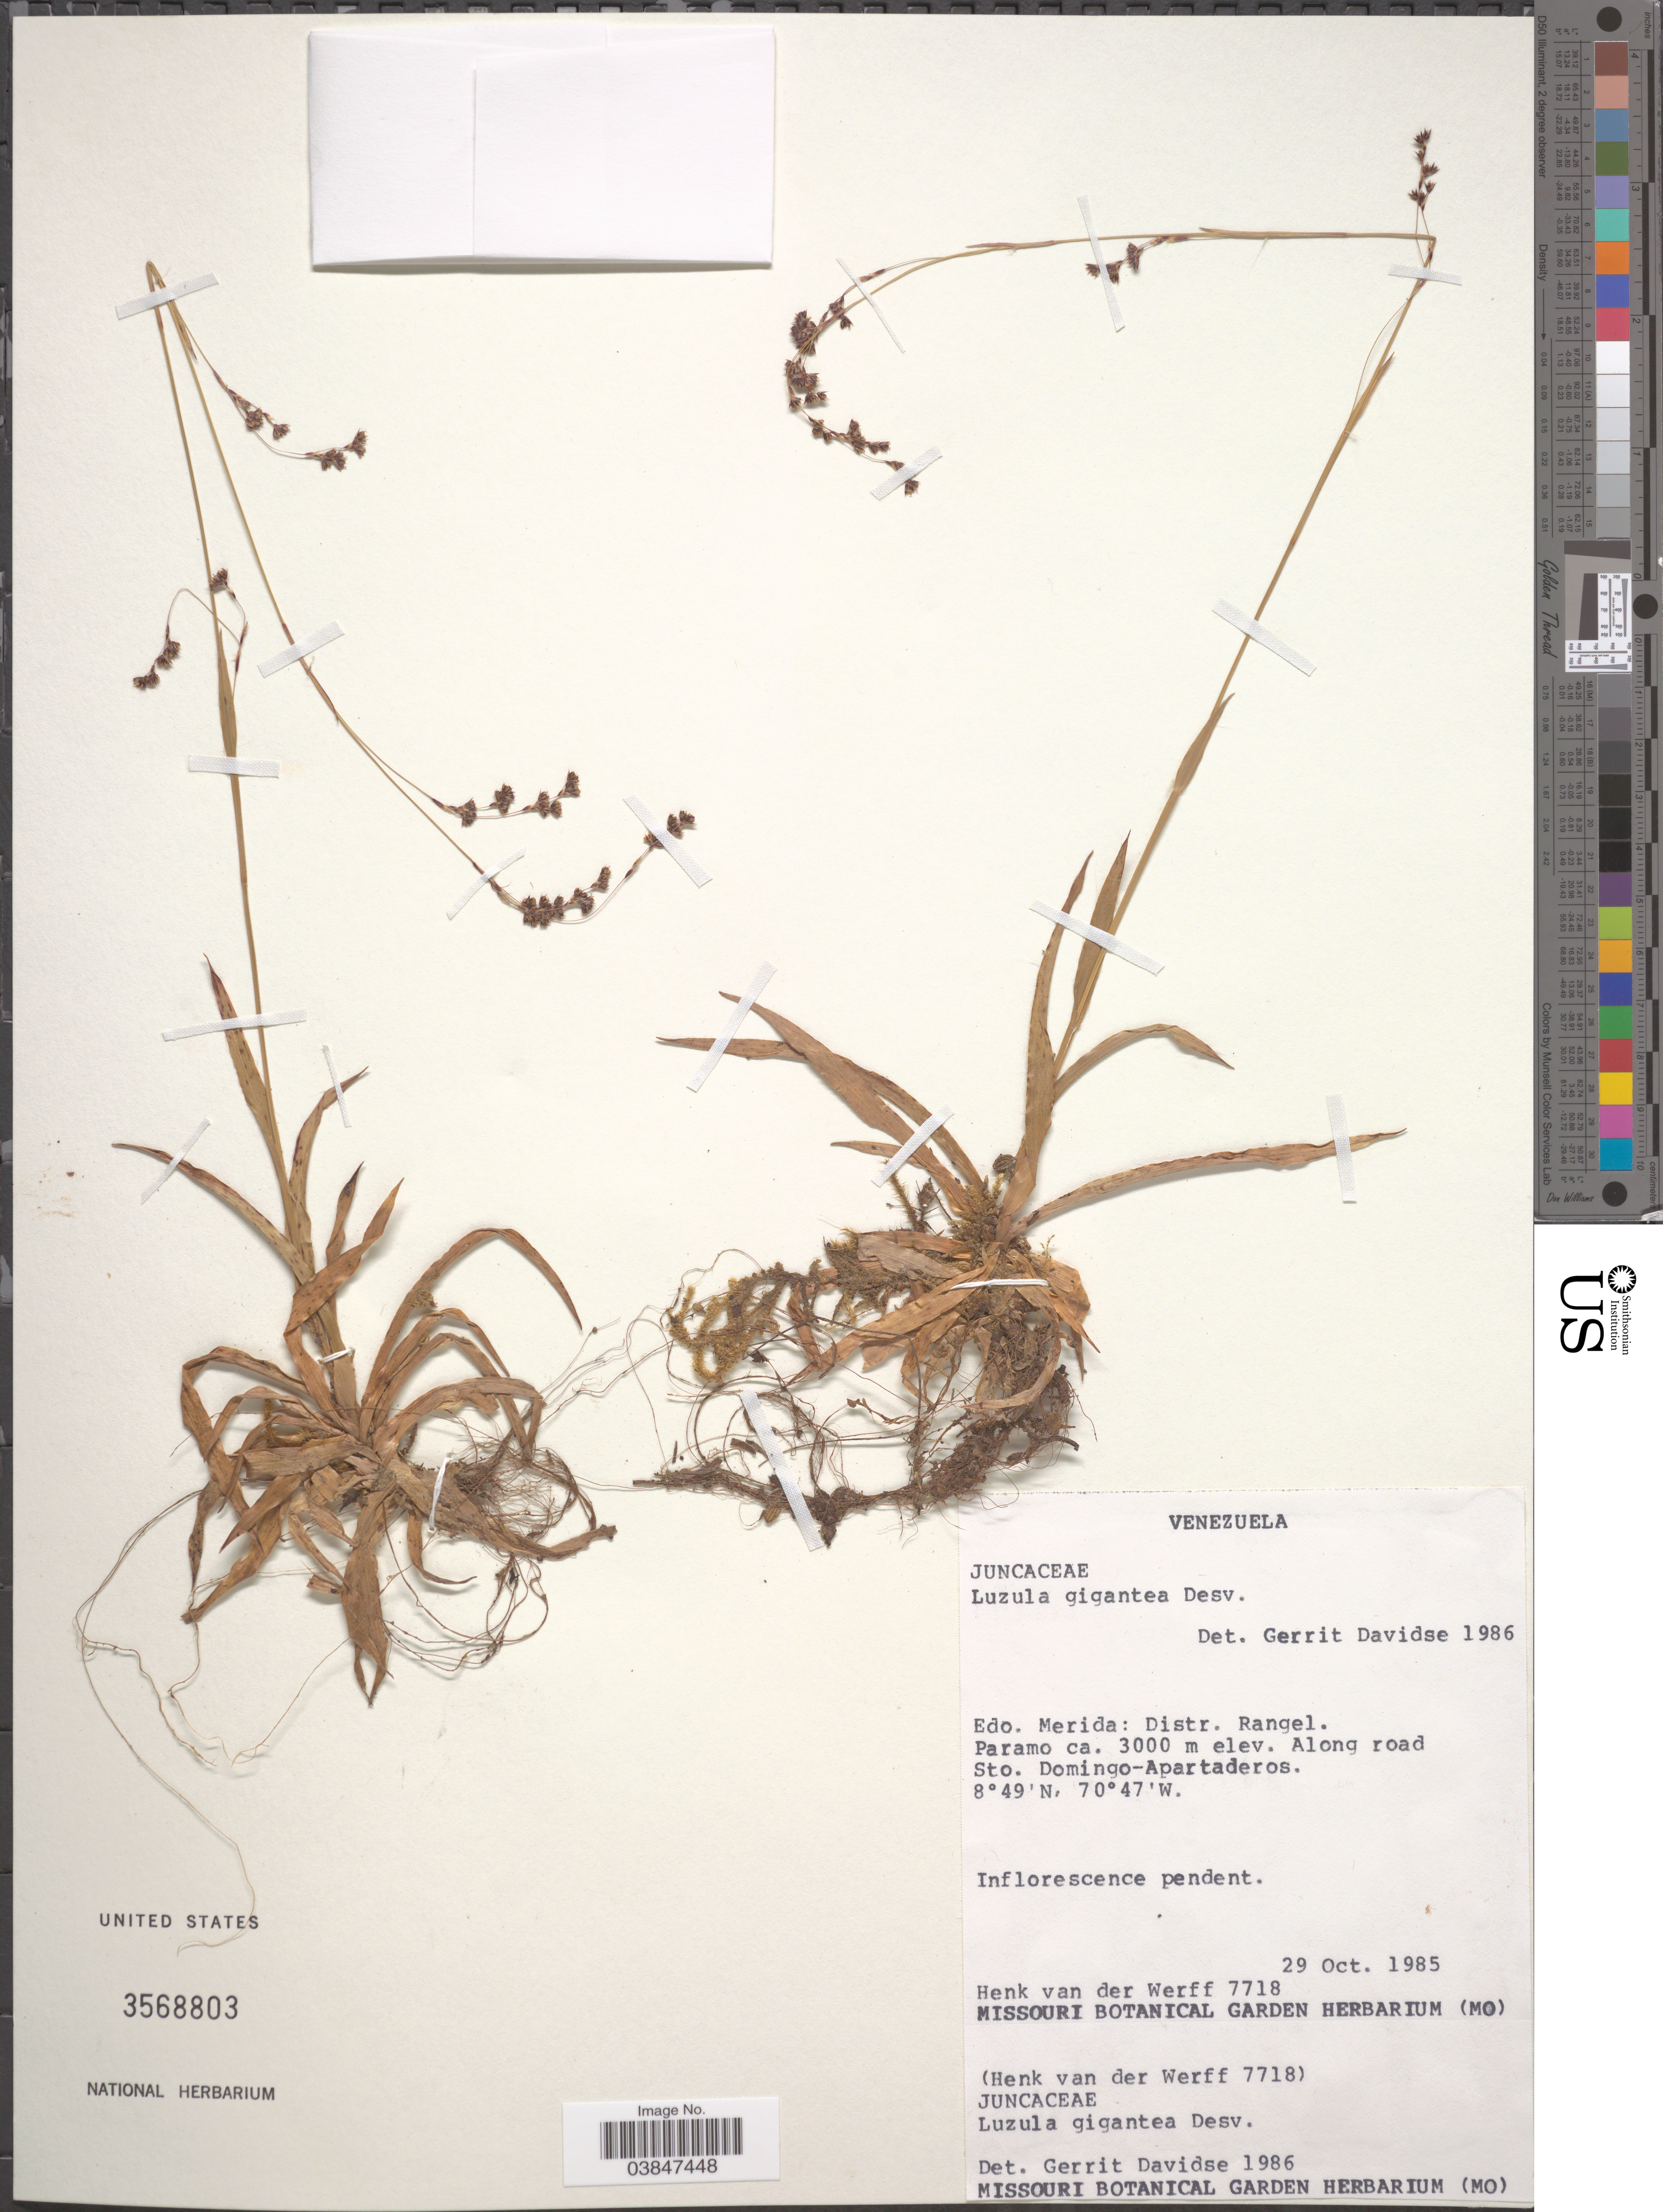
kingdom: Plantae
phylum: Tracheophyta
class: Liliopsida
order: Poales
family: Juncaceae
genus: Luzula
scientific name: Luzula gigantea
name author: Desv.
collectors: H. van der Werff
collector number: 7718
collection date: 1985-10-29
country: Venezuela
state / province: Merida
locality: Edo. Merida: Distr. Rangel. Paramo. Along road Sto. Domingo-Apartaderos.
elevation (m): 3000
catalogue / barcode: US 3568803